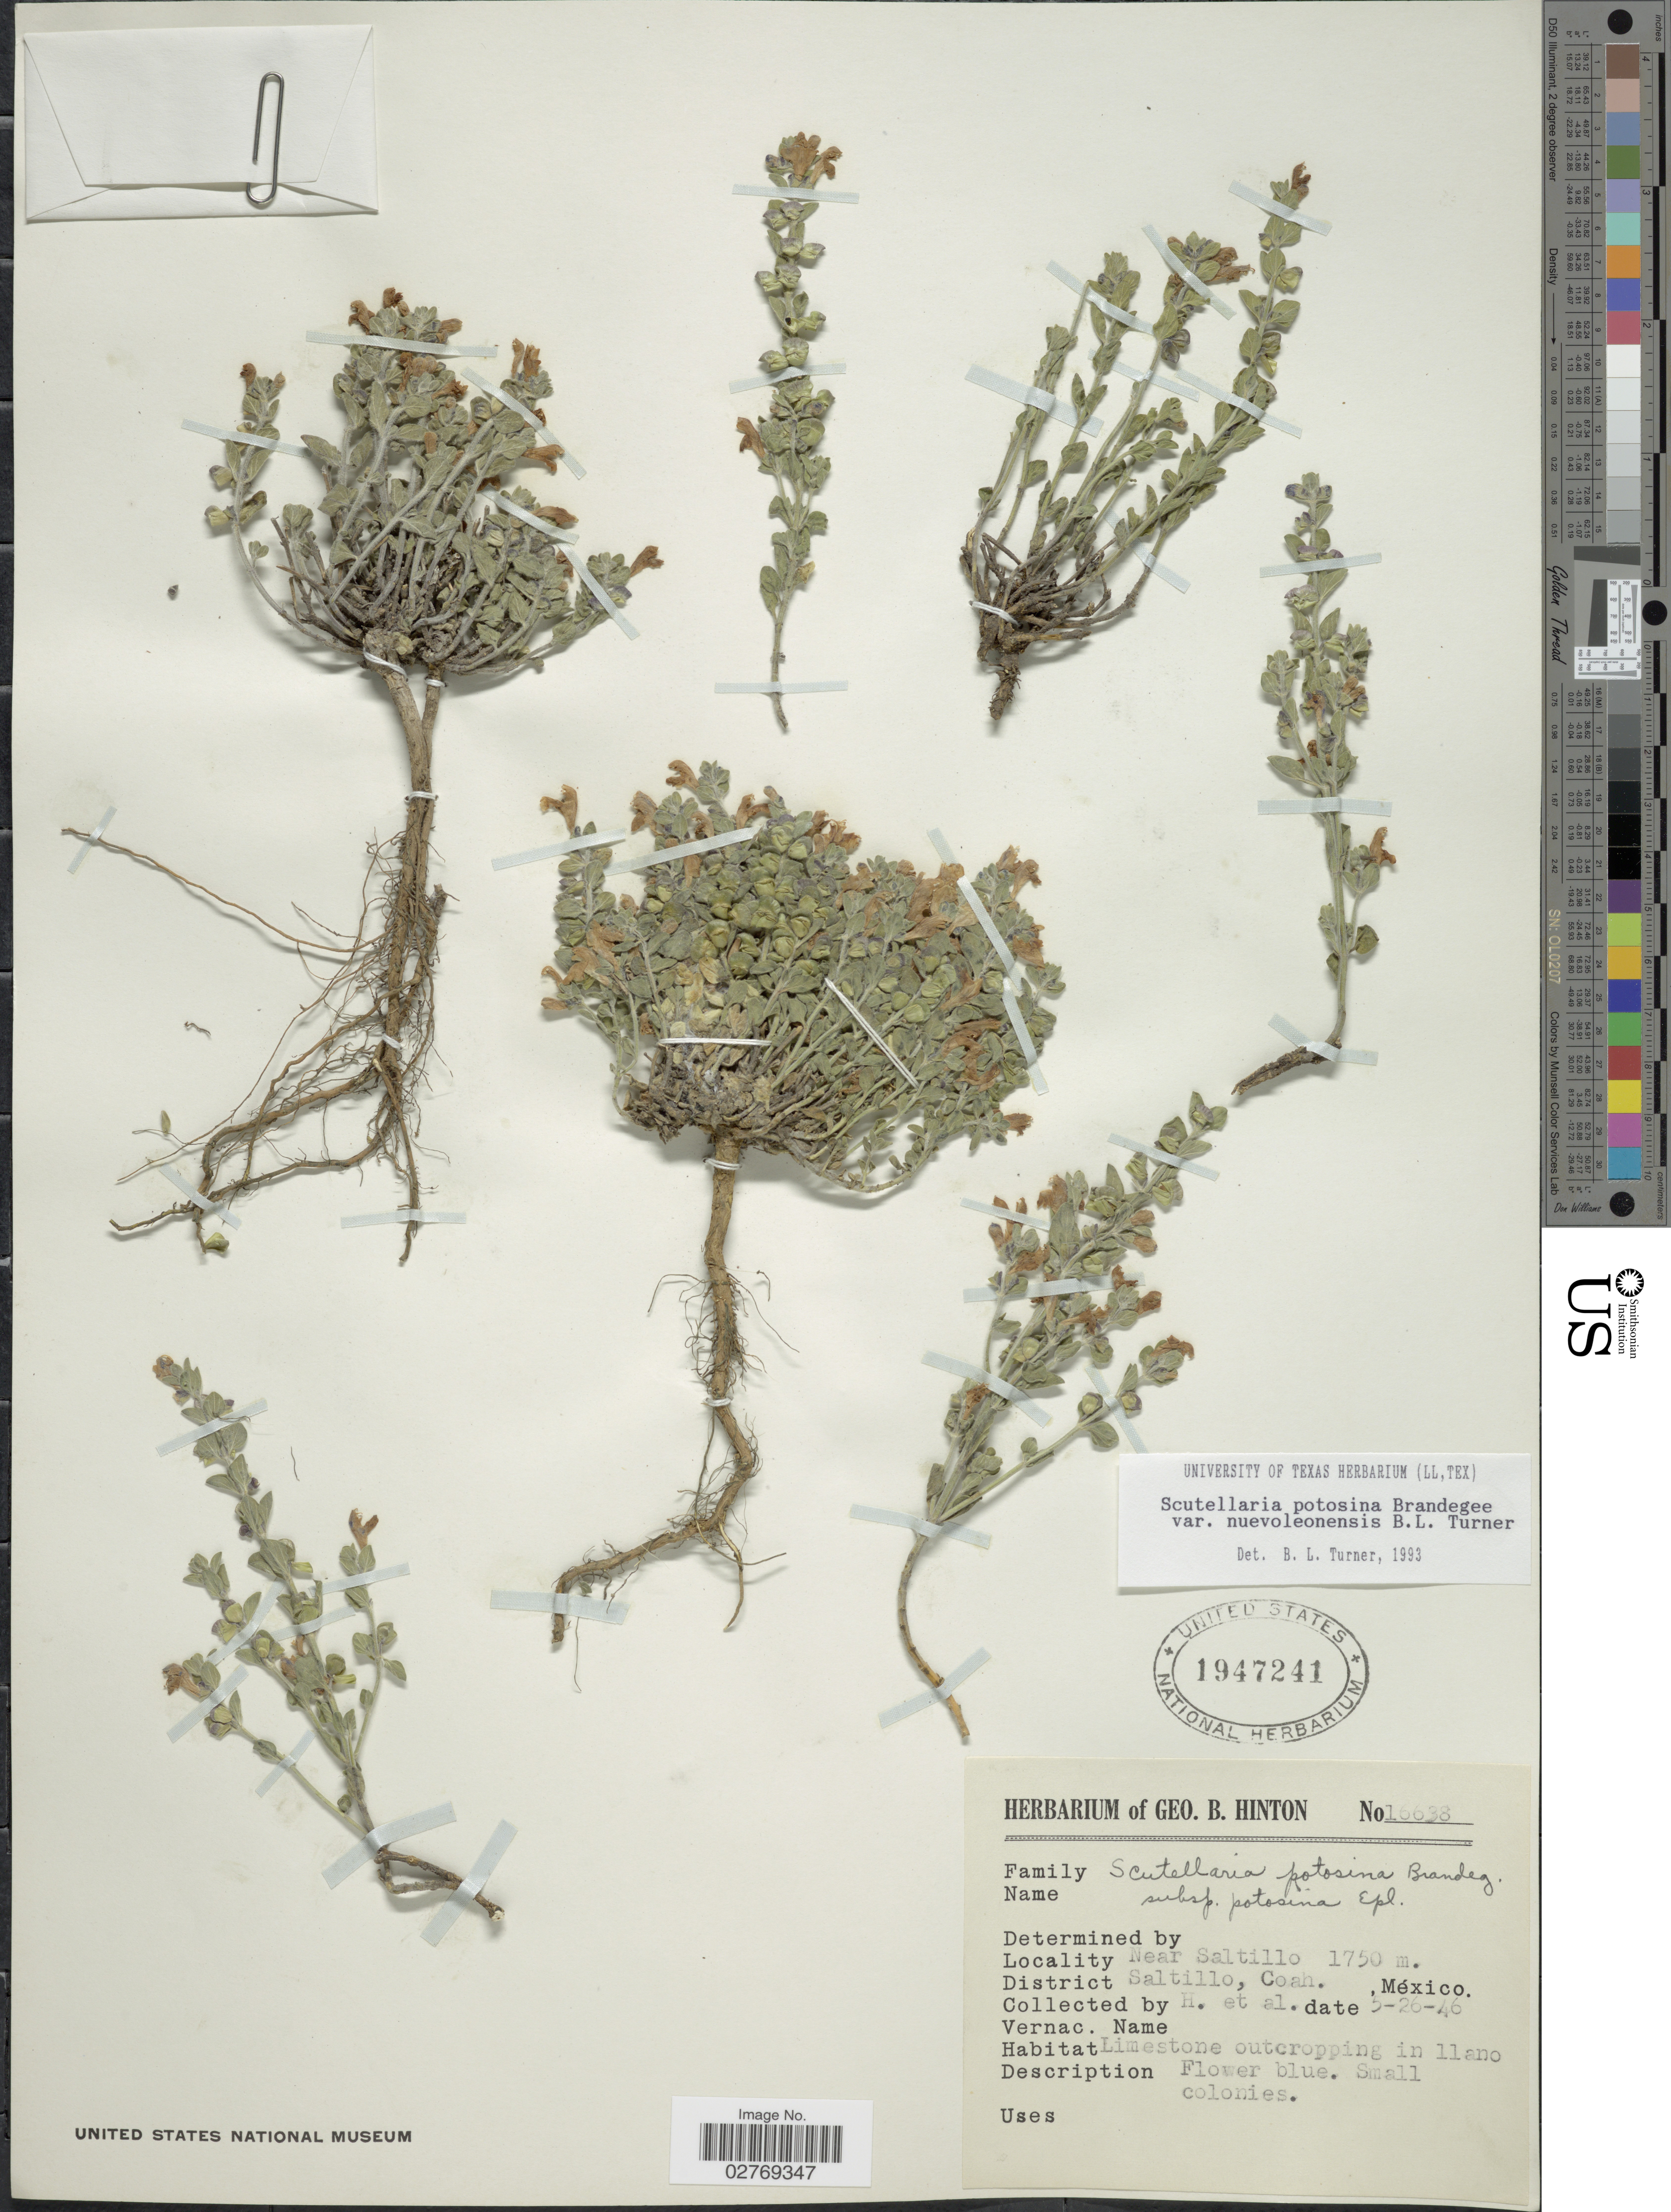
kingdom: Plantae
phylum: Tracheophyta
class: Magnoliopsida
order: Lamiales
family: Lamiaceae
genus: Scutellaria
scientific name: Scutellaria potosina var. nuevoleonensis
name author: Brandegee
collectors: G. B. Hinton & et al.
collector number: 16638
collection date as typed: Transcribed d/m/y: 26/5/46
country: Mexico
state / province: Coahuila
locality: Near Saltillo, District Saltillo, Coah.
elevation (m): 1750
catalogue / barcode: US 1947241